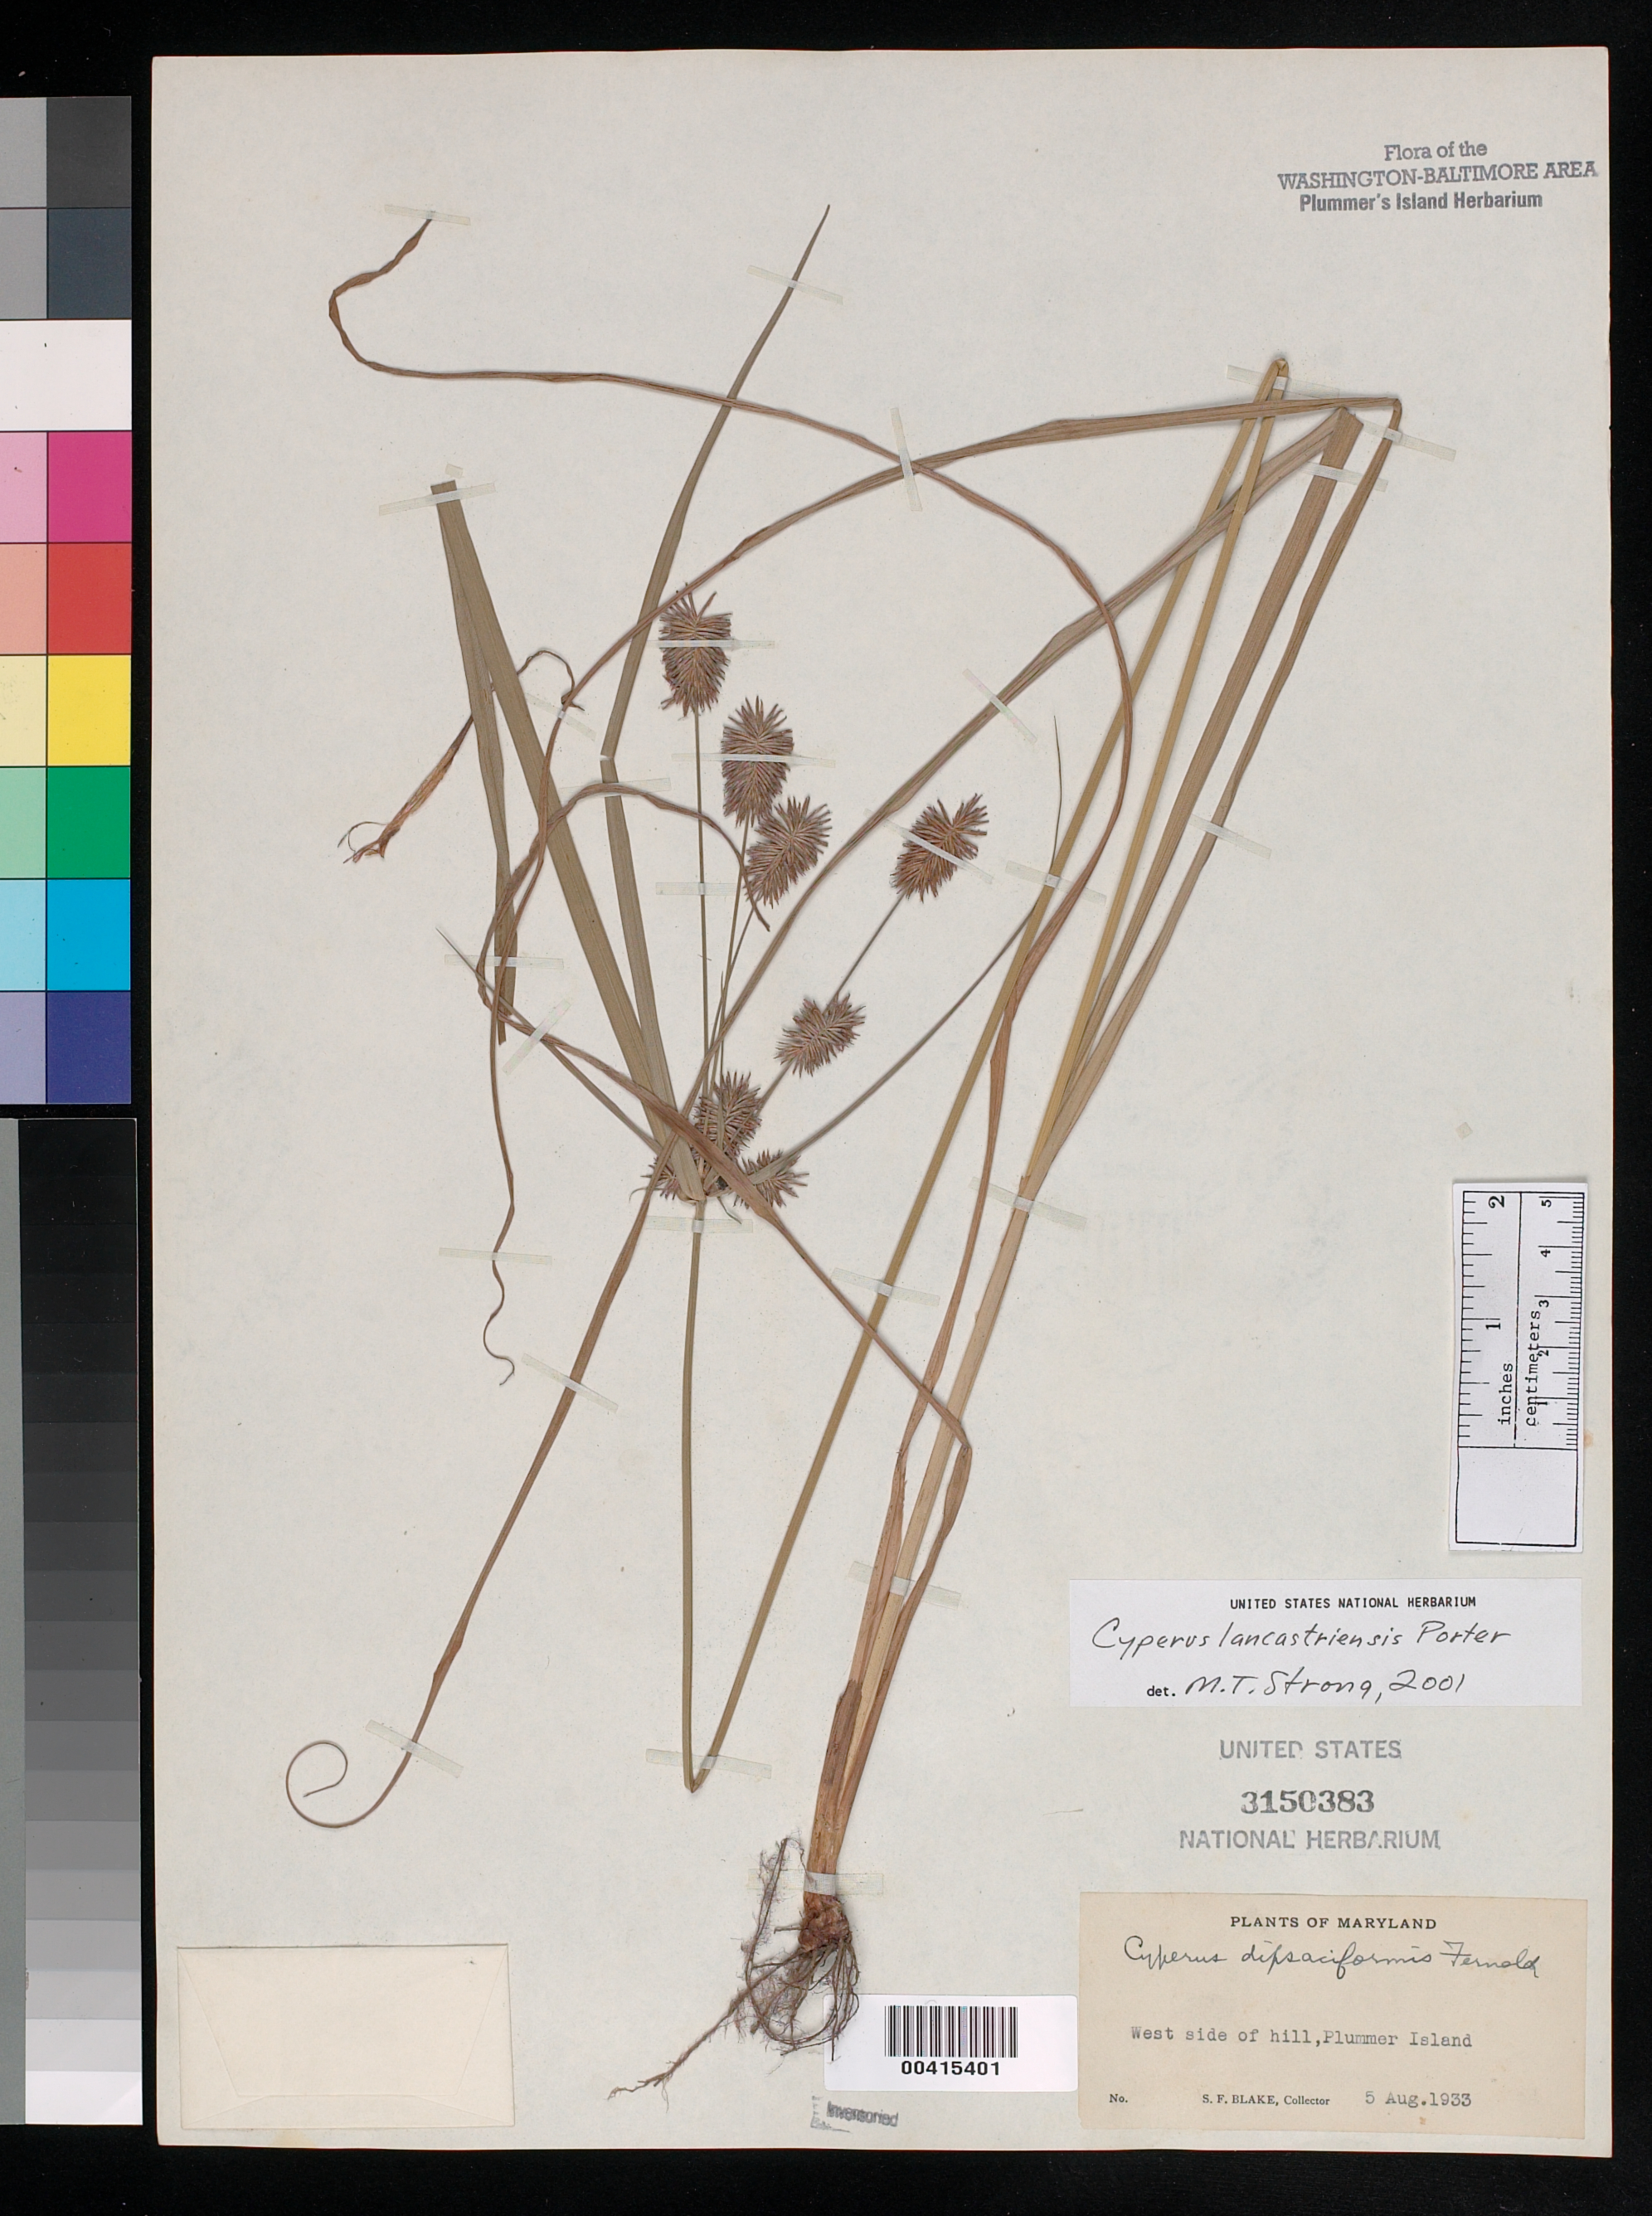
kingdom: Plantae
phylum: Tracheophyta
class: Liliopsida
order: Poales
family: Cyperaceae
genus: Cyperus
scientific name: Cyperus lancastriensis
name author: Porter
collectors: S. Blake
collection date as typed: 05 Aug 1933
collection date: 1933-08-05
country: United States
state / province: Maryland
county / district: Montgomery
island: Plummers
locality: Plummer's Island; west of side of hill (Cabin Hill) C. & O. Canal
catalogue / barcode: US 3150383